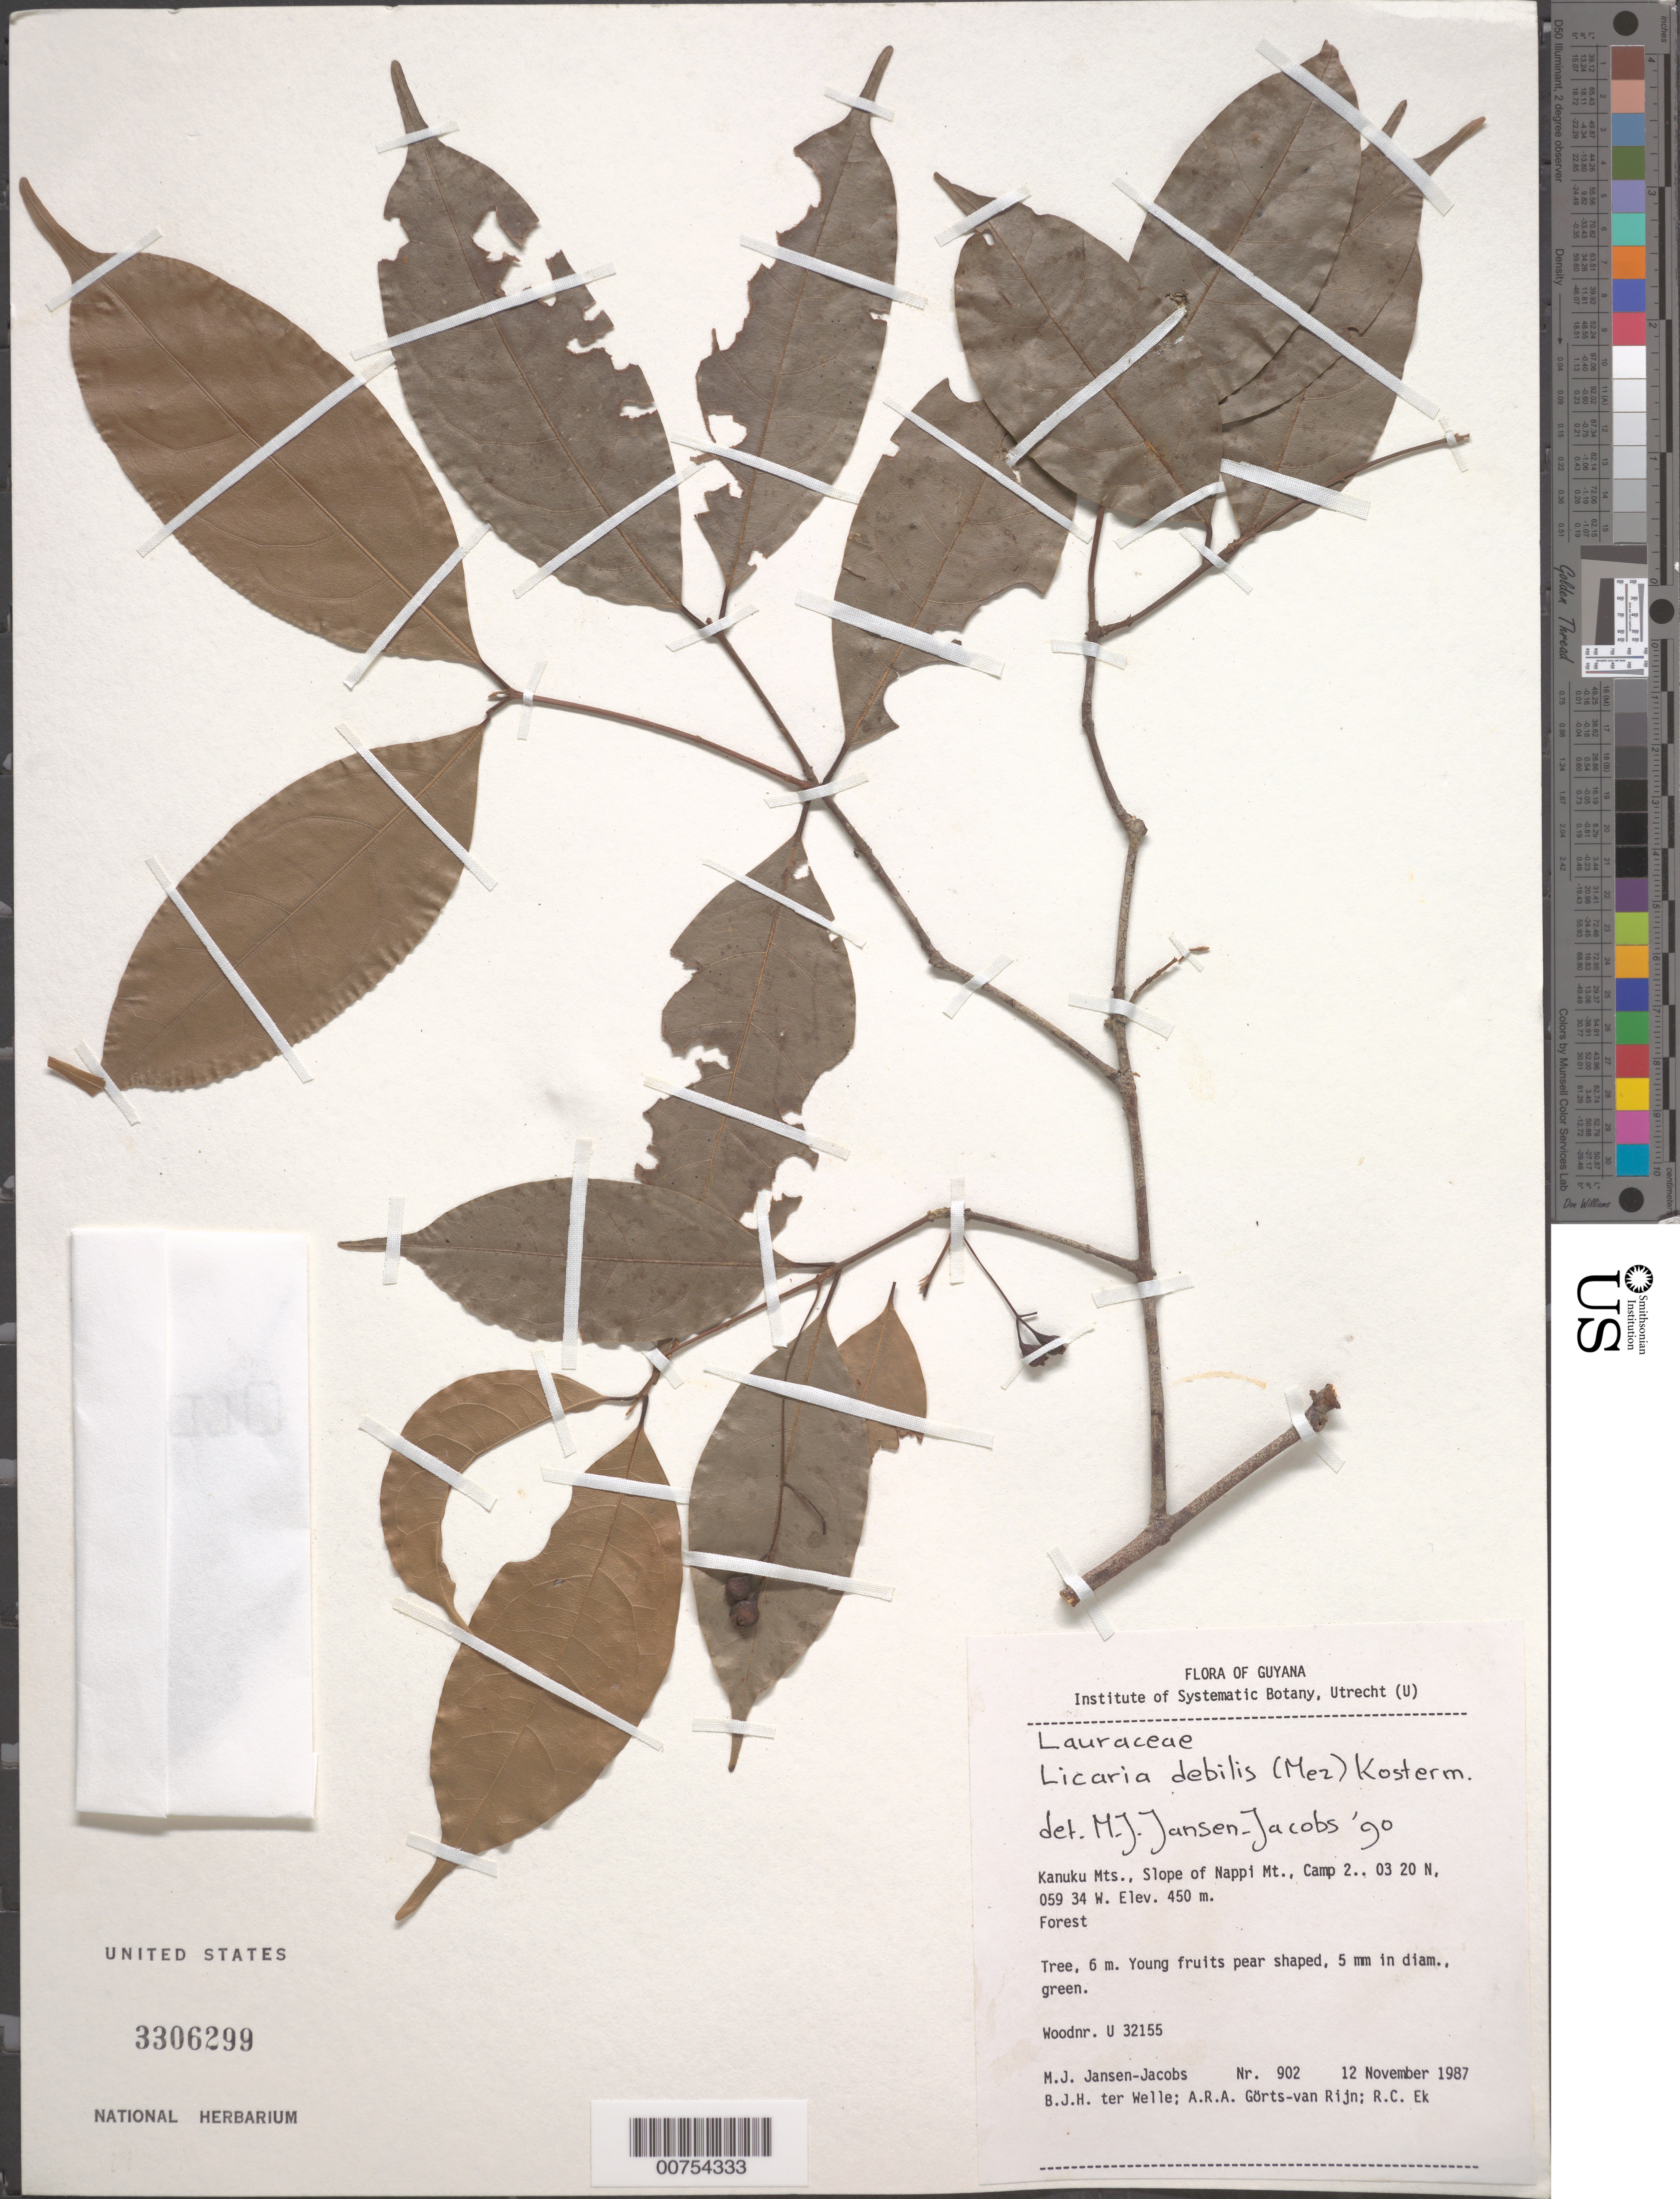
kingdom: Plantae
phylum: Tracheophyta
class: Magnoliopsida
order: Laurales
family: Lauraceae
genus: Licaria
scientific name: Licaria debilis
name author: (Mez) Kosterm.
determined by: Jansen-Jacobs, M. J., (U), Nationaal Herbarium Nederland, Utrecht University branch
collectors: M. J. Jansen-Jacobs, B. Welle, A. .R. A. Görts-van Rijn & R. C. Ek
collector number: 902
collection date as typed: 12-Nov-87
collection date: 1987-11-12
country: Guyana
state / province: U. Takutu-U. Essequibo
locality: Kanuku Mts., Nappi Mt., camp 2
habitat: Forest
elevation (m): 450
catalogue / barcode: US 3306299